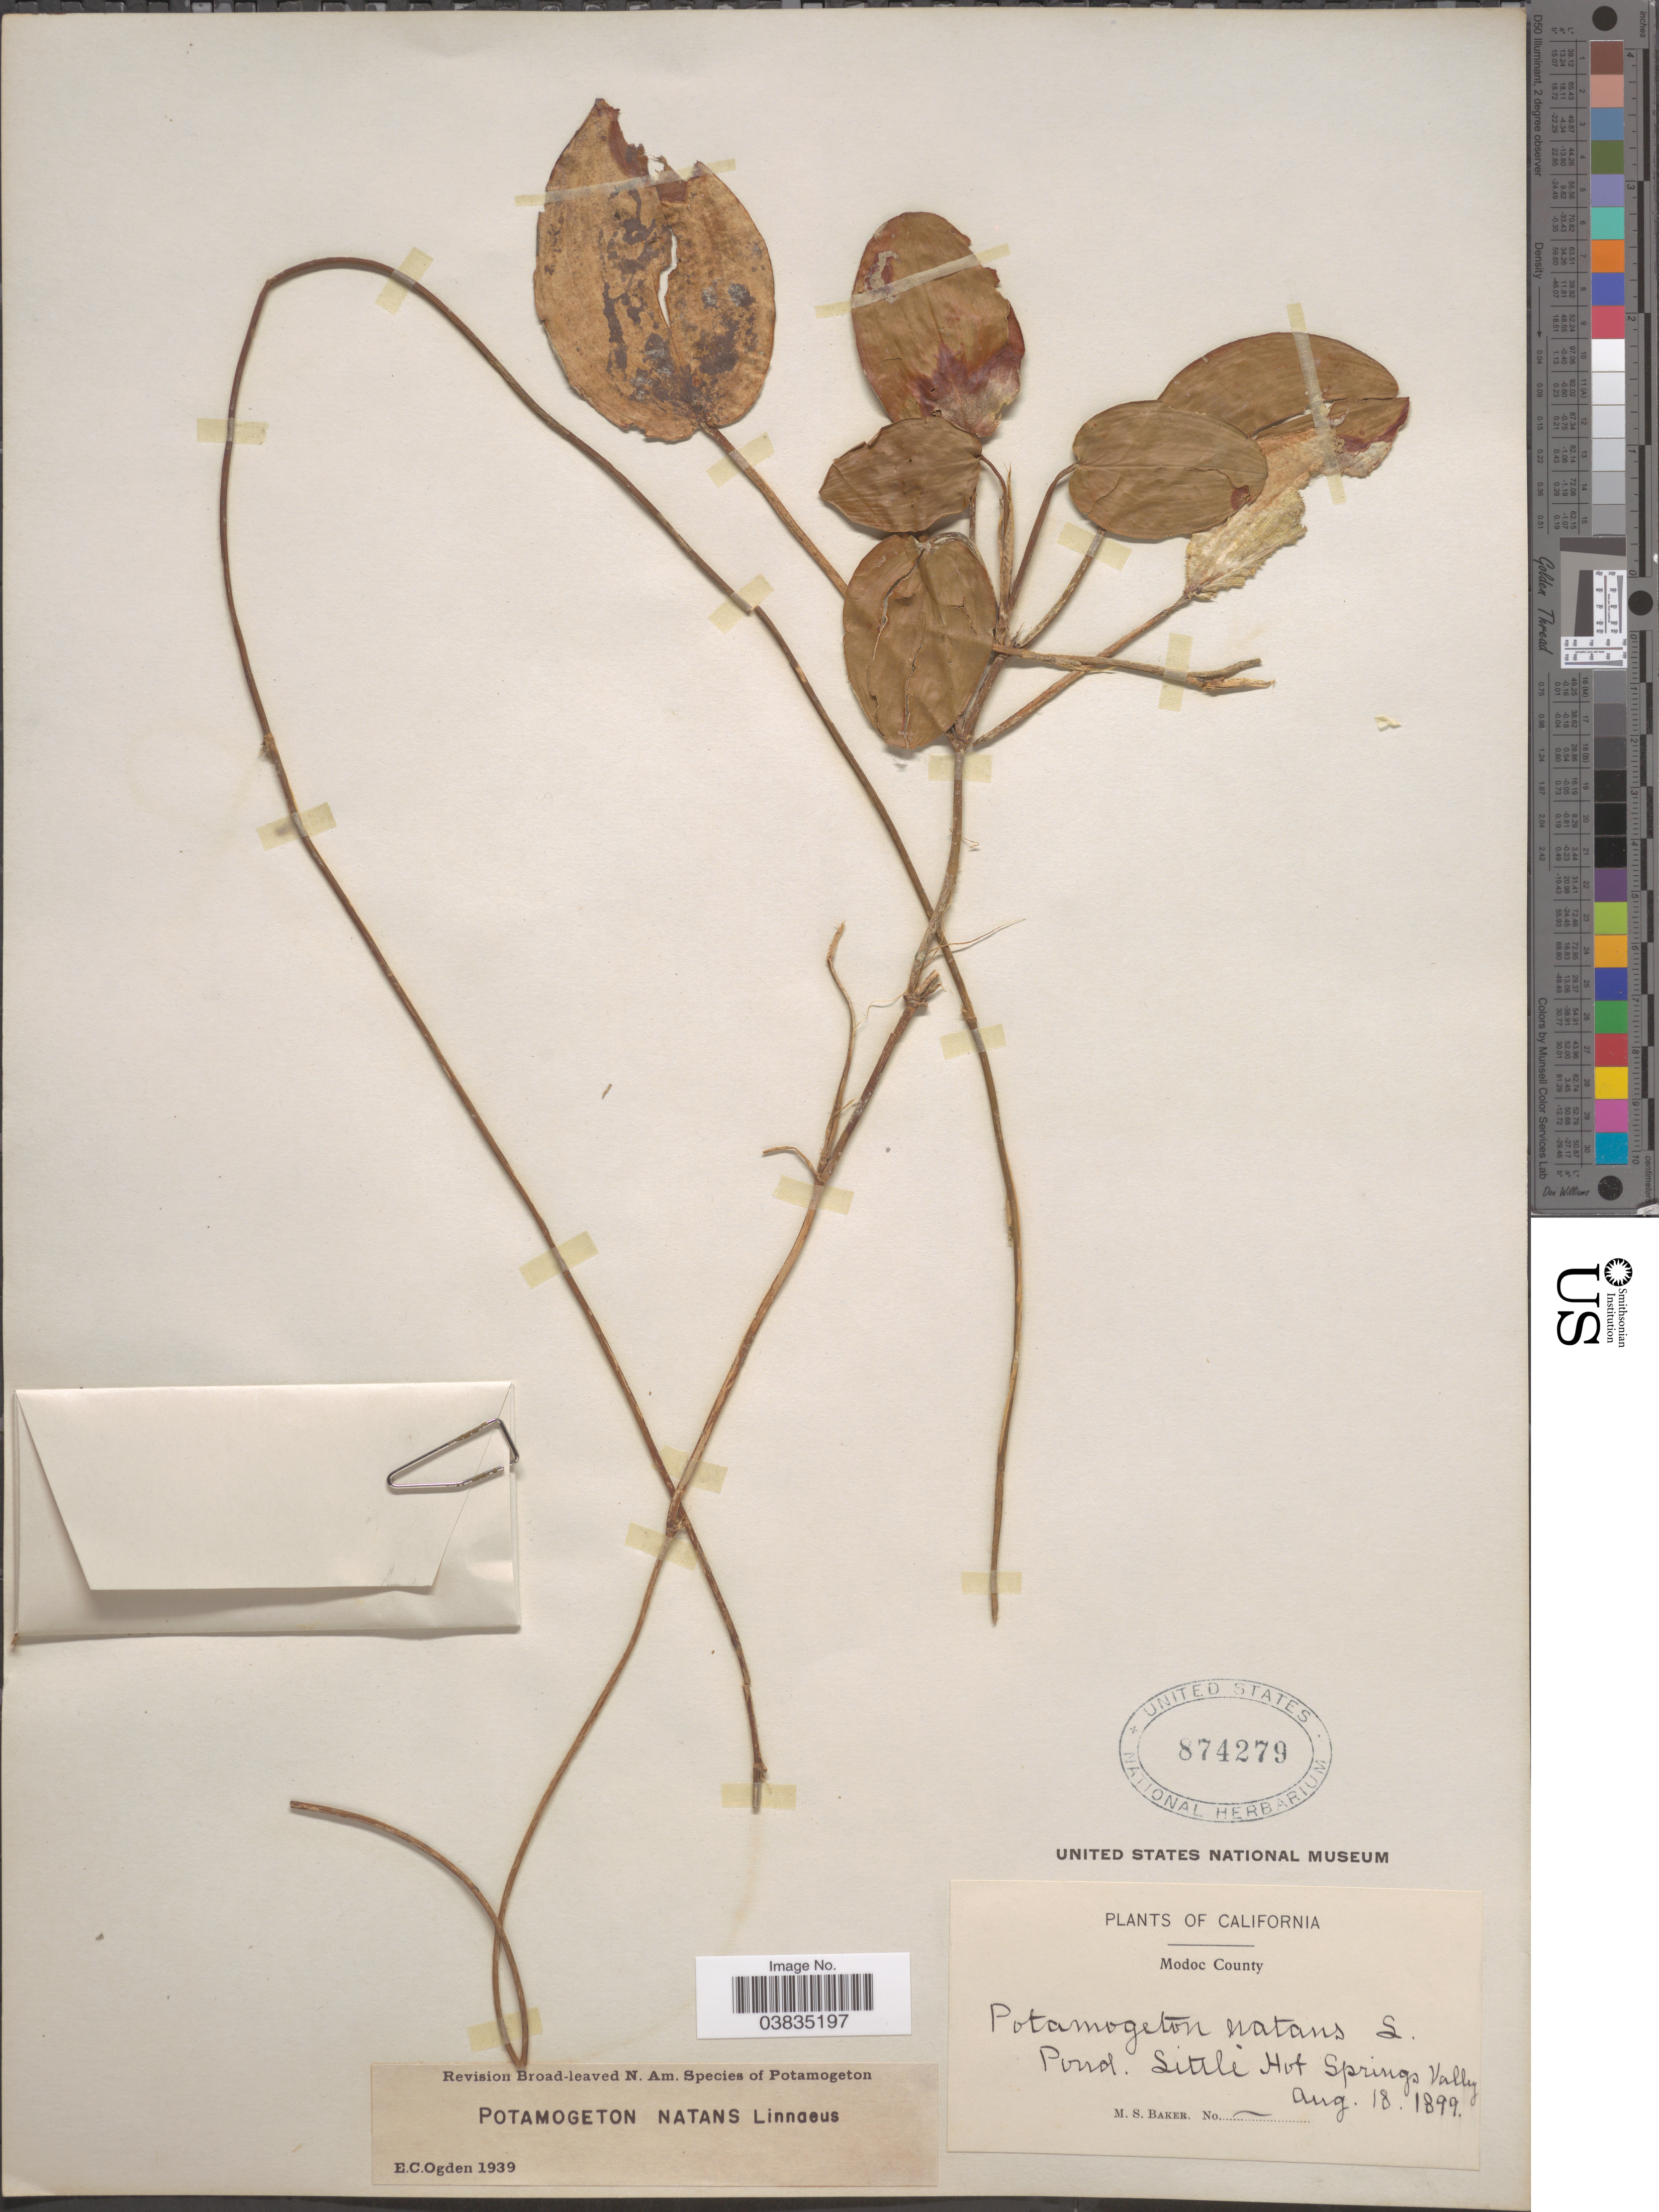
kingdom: Plantae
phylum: Tracheophyta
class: Liliopsida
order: Alismatales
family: Potamogetonaceae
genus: Potamogeton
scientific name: Potamogeton natans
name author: L.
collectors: M. S. Baker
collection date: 1899-08-18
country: United States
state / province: California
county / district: Modoc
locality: Modoc County. Little Hot Springs Valley.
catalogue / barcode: US 874279